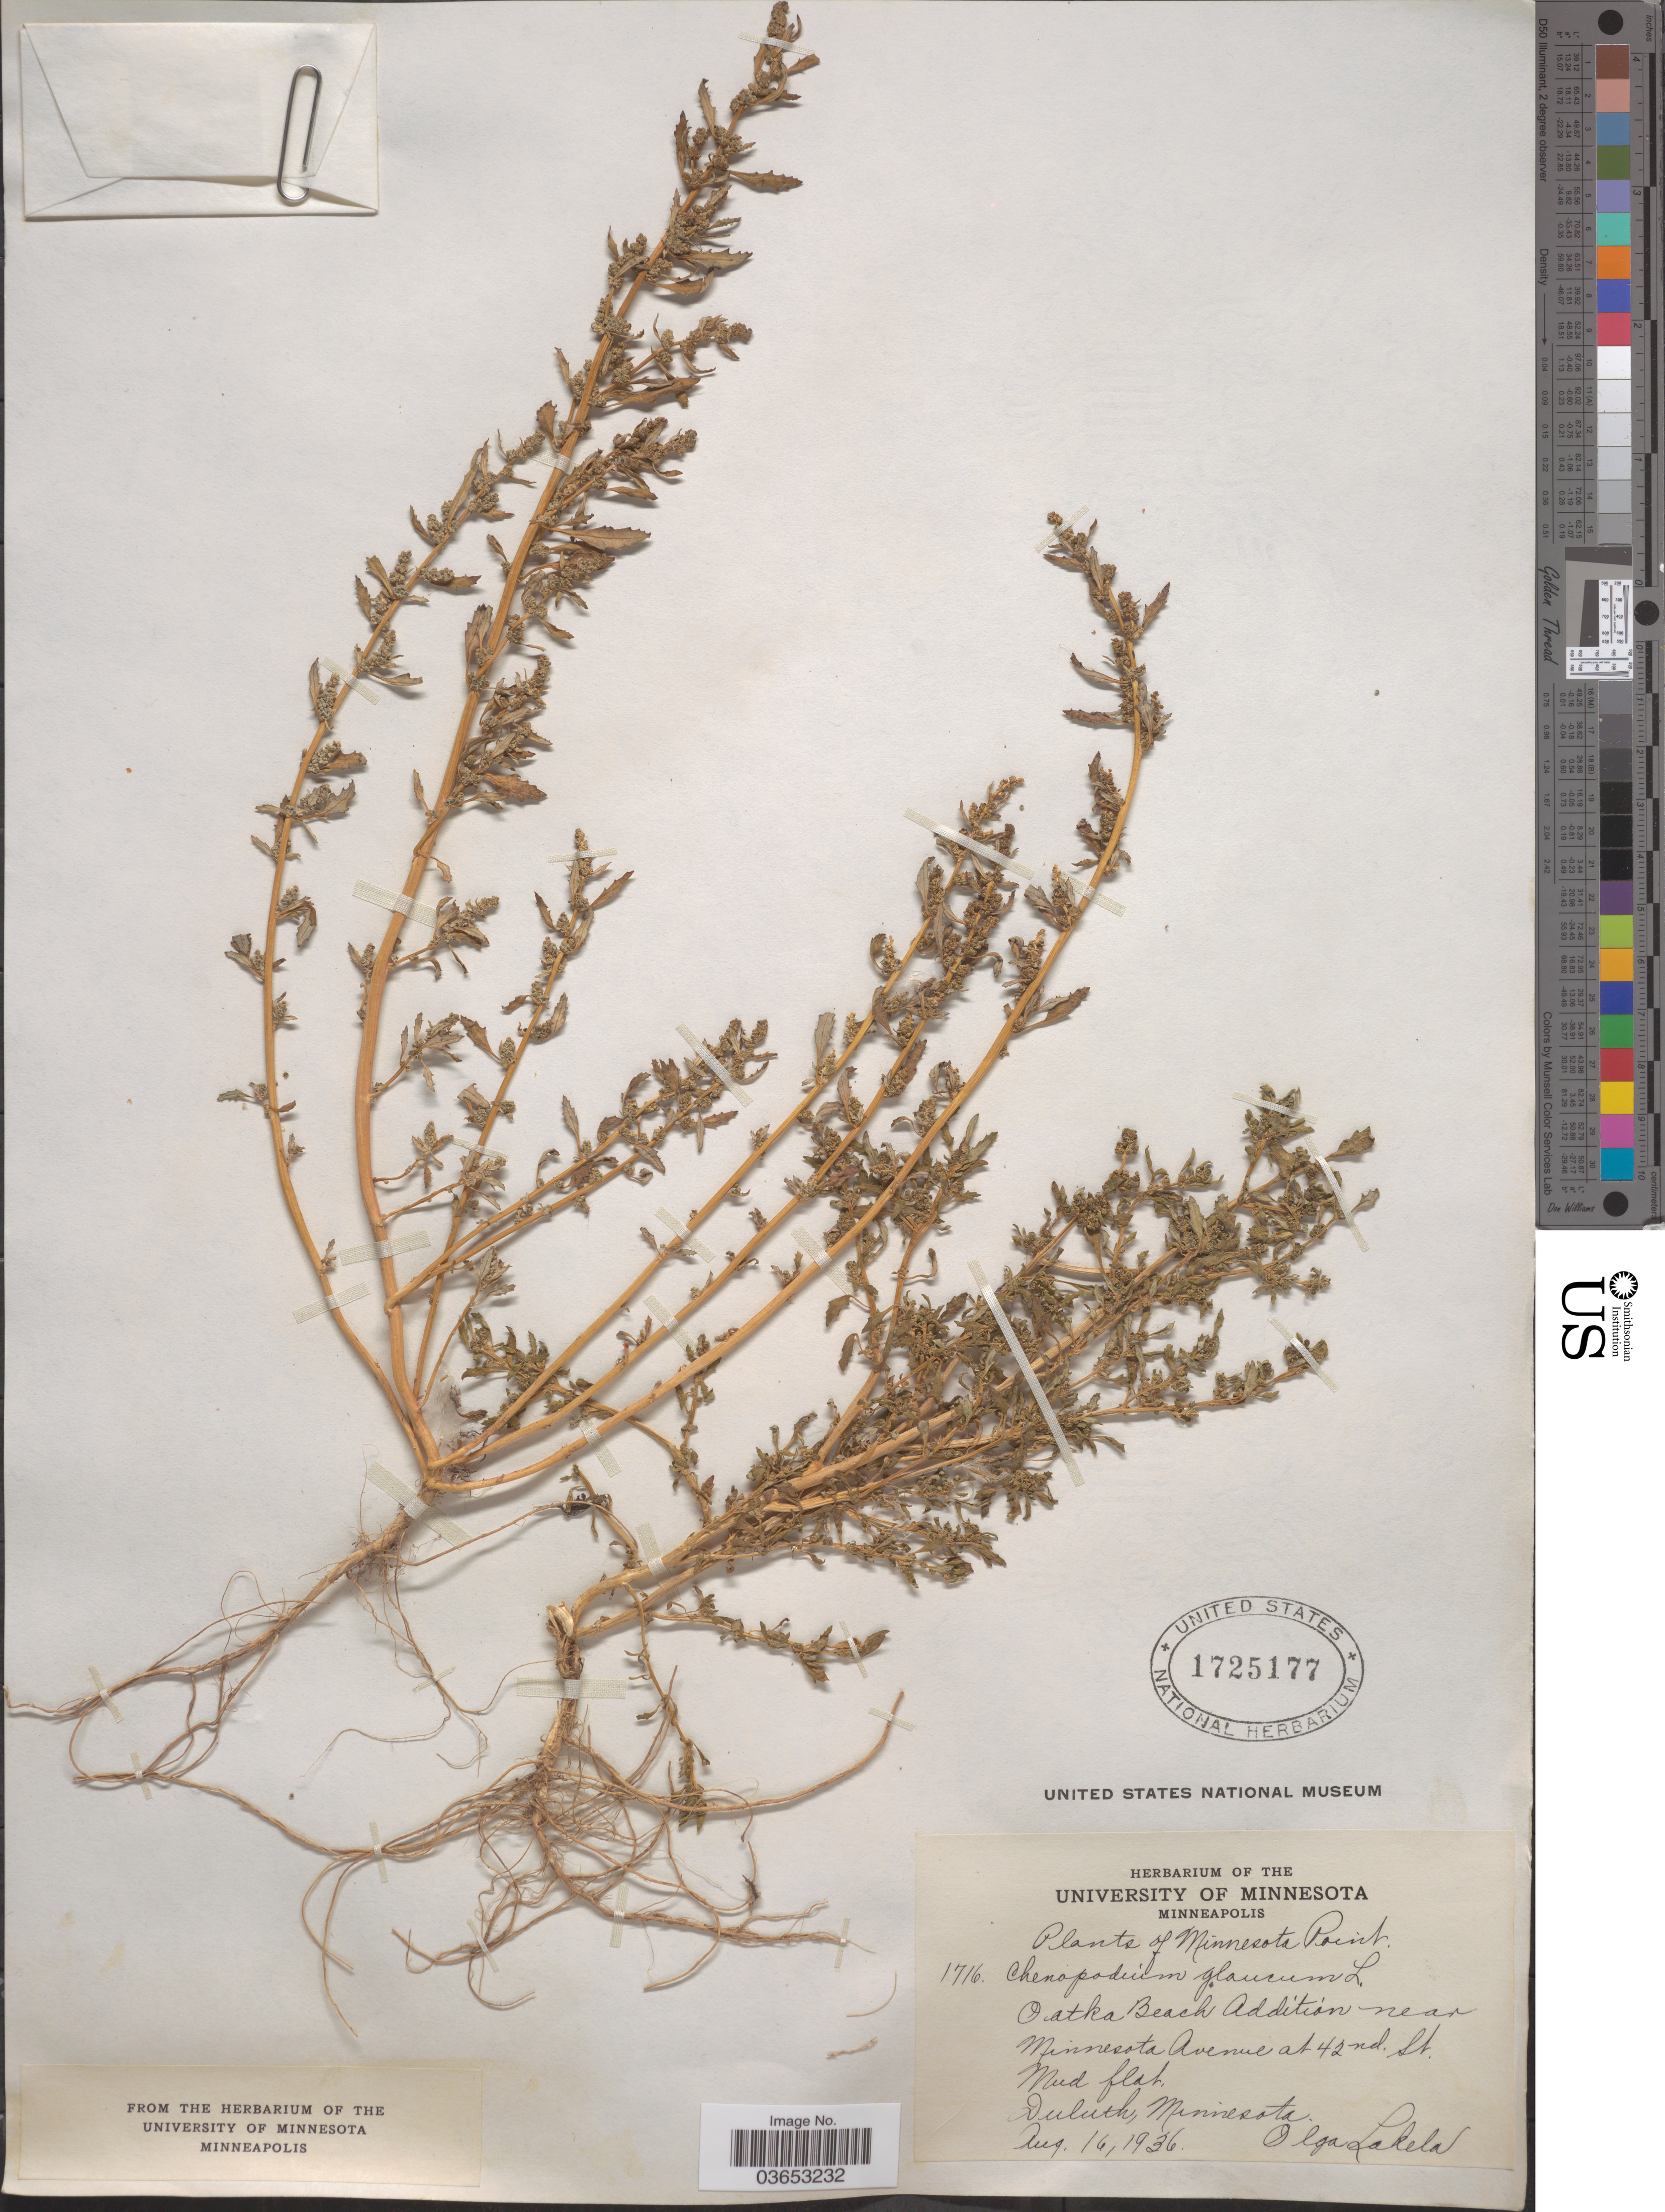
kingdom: Plantae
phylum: Tracheophyta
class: Magnoliopsida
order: Caryophyllales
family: Amaranthaceae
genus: Chenopodium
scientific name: Chenopodium glaucum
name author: L.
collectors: O. K. Lakela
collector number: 1716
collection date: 1936-08-16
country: United States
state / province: Minnesota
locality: Minnesota Point. Oatka Beach Addition near Minnesota Avenue at 42nd St. Mud flat. Duluth.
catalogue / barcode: US 1725177